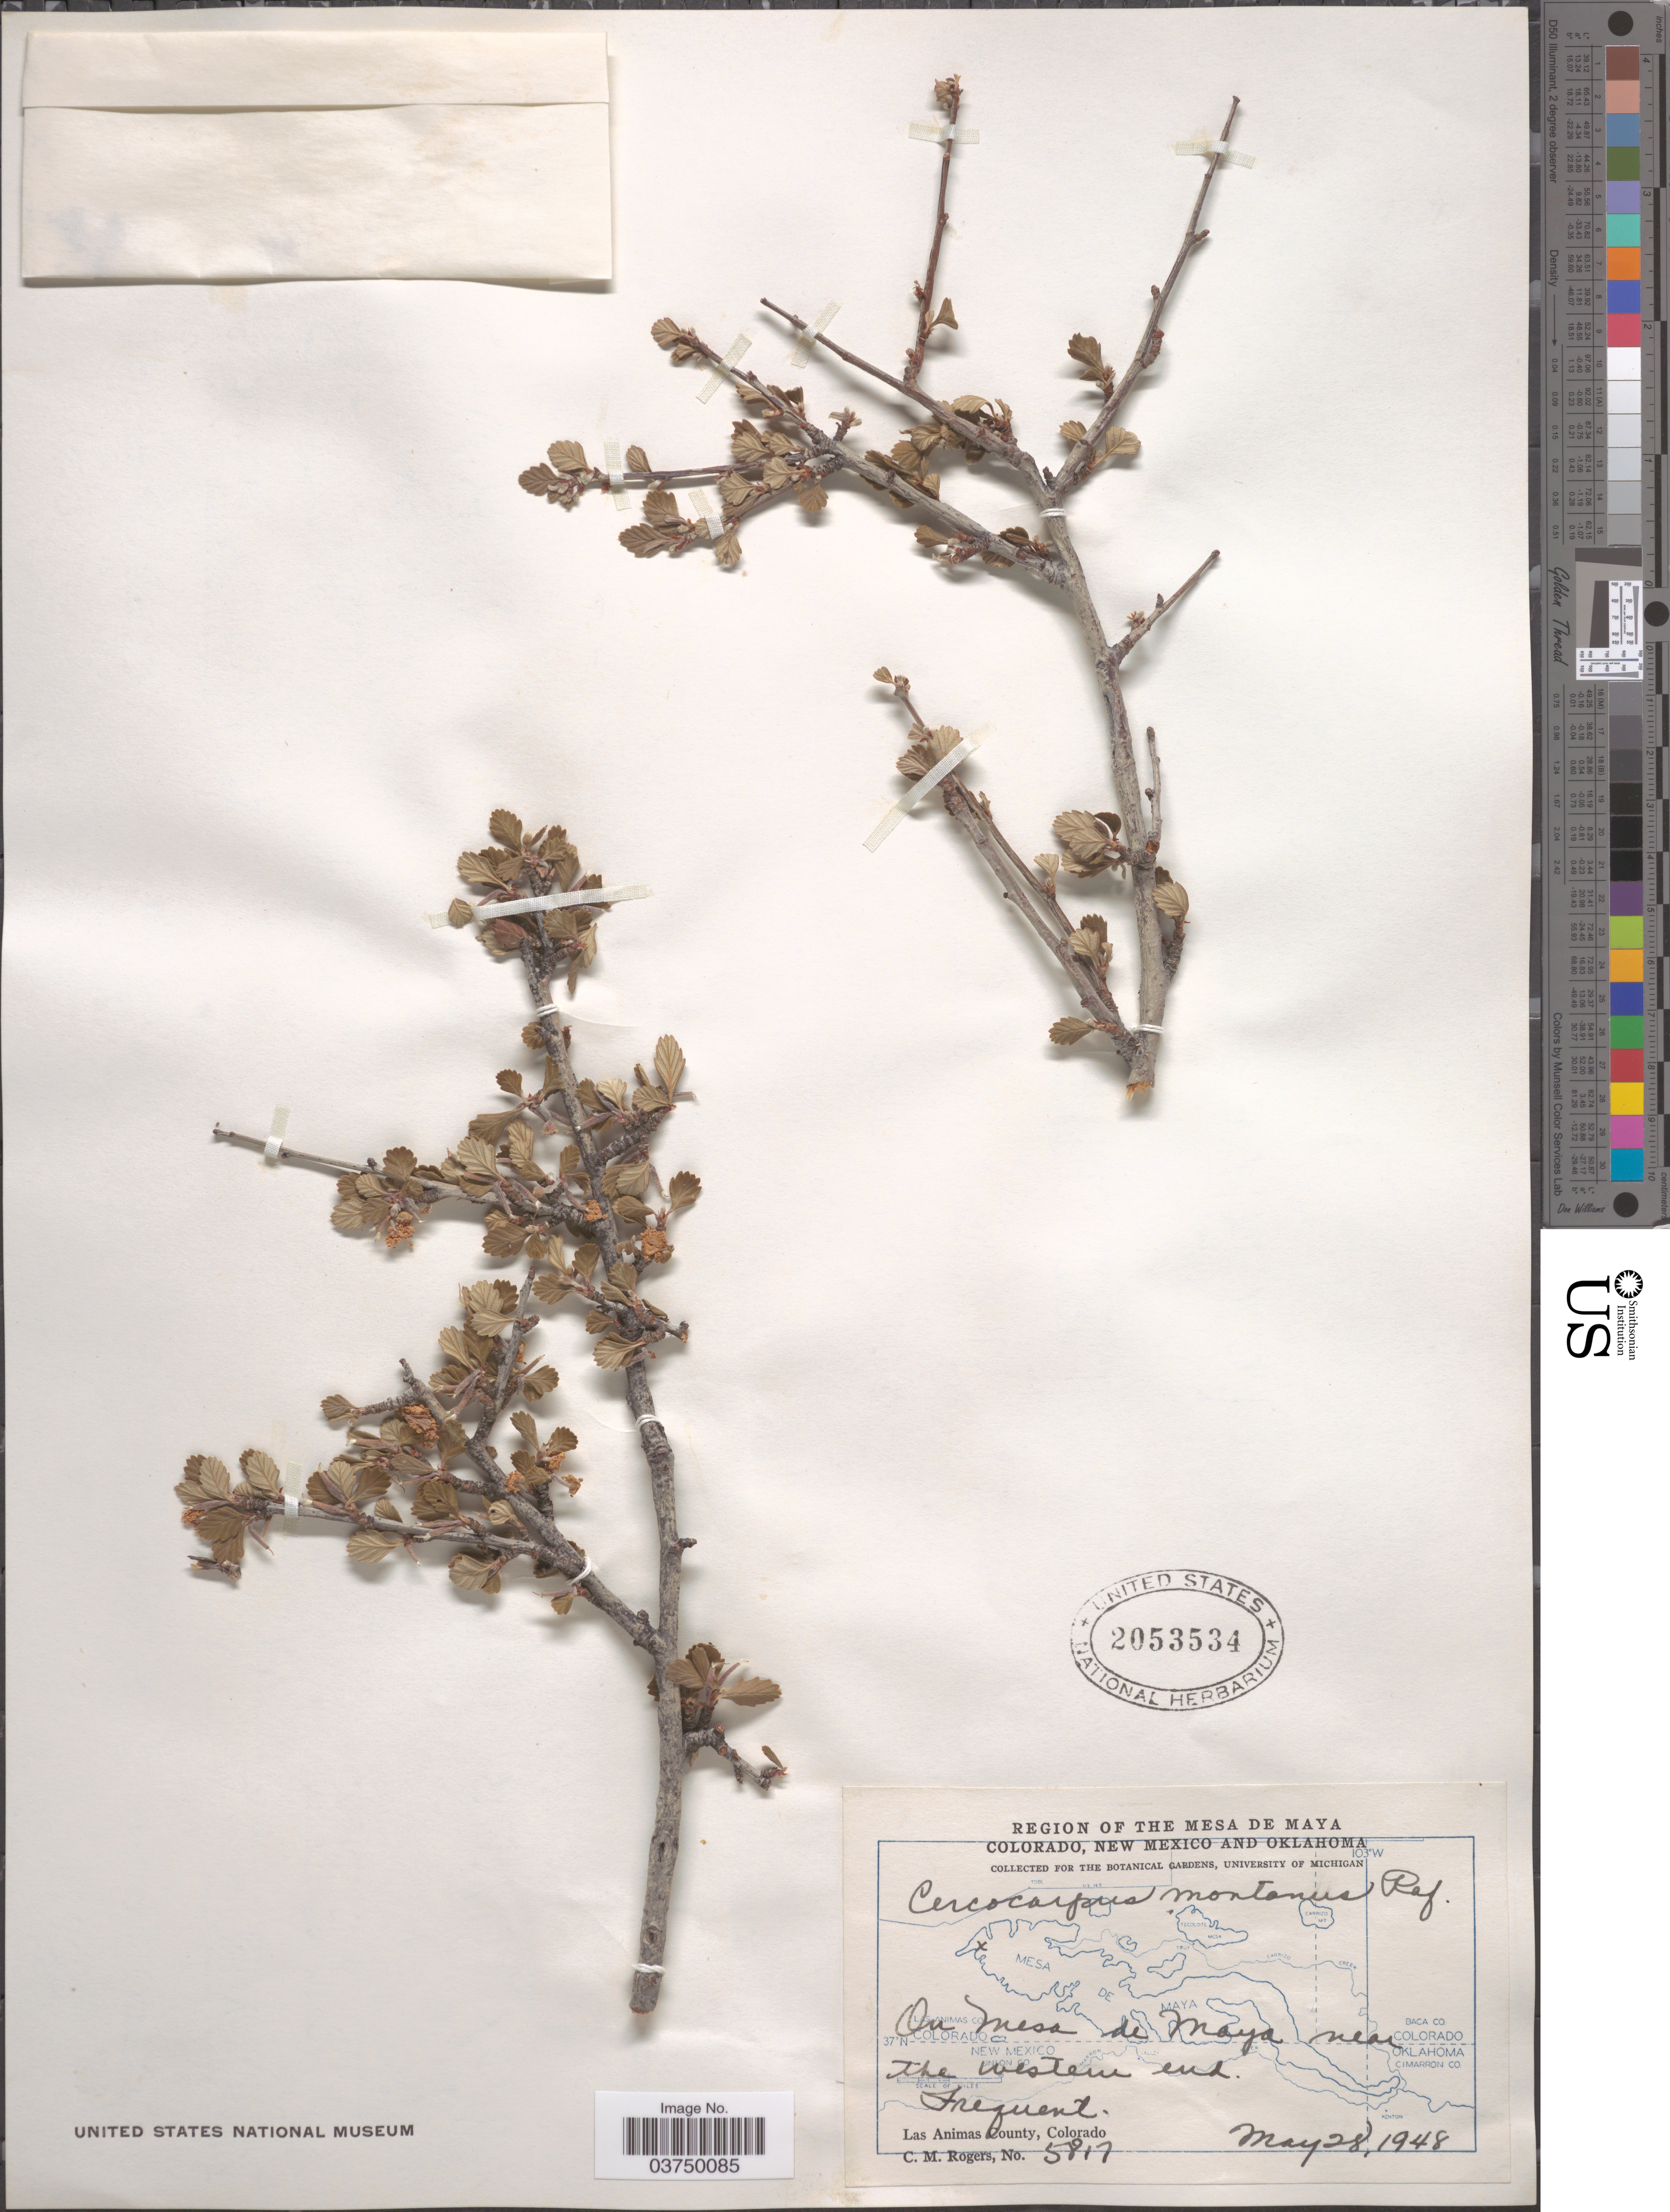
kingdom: Plantae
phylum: Tracheophyta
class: Magnoliopsida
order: Rosales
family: Rosaceae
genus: Cercocarpus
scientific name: Cercocarpus montanus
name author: Raf.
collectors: C. M. Rogers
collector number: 5817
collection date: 1948-05-28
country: United States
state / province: Colorado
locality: The Mesa de Maya. On Mesa de Maya near the western end. Las Animas County.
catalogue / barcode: US 2053534